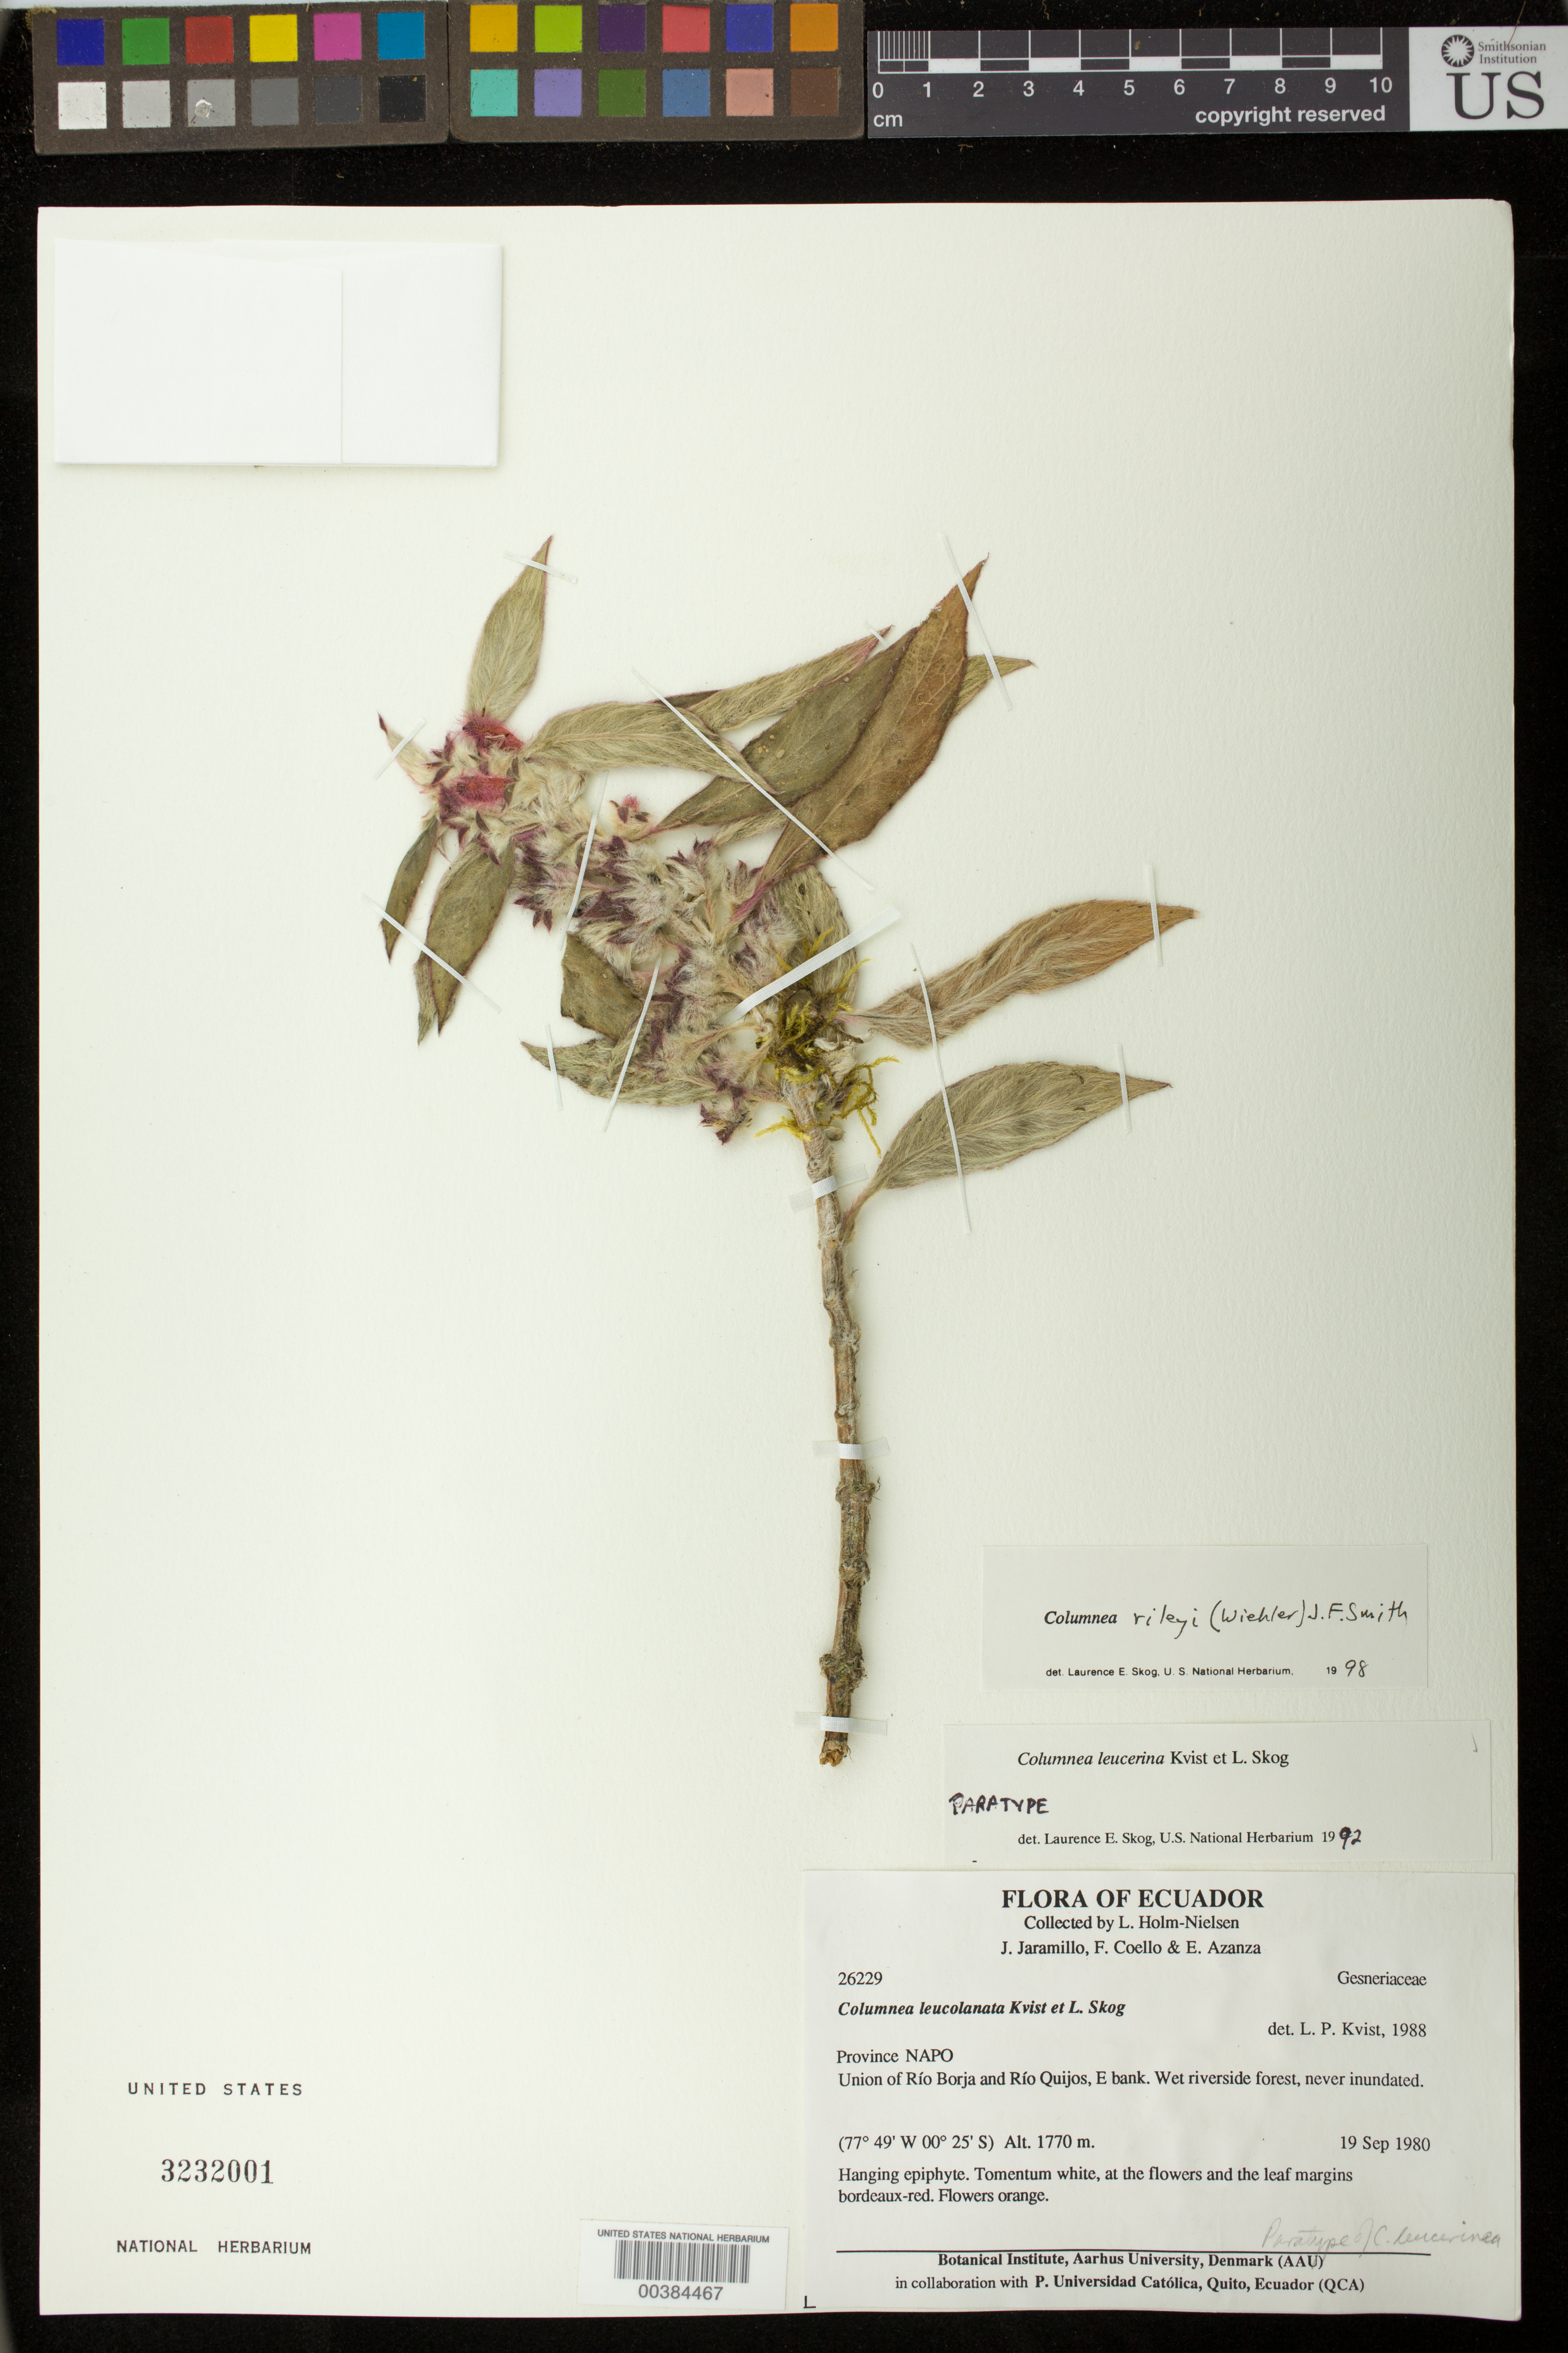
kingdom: Plantae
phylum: Tracheophyta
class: Magnoliopsida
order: Lamiales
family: Gesneriaceae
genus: Columnea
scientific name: Columnea rileyi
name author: (Wiehler) J.F. Sm.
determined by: Skog, Laurence E.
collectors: L. B. Holm-Nielsen, J. L. Jaramillo, F. Coello & E. Azanza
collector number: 26229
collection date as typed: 19 Sep 1980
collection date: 1980-09-19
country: Ecuador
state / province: Napo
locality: Union of Río Borja and Río Quijos, E bank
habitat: Wet riverside forest, never inundated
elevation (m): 1770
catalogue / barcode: US 3232001